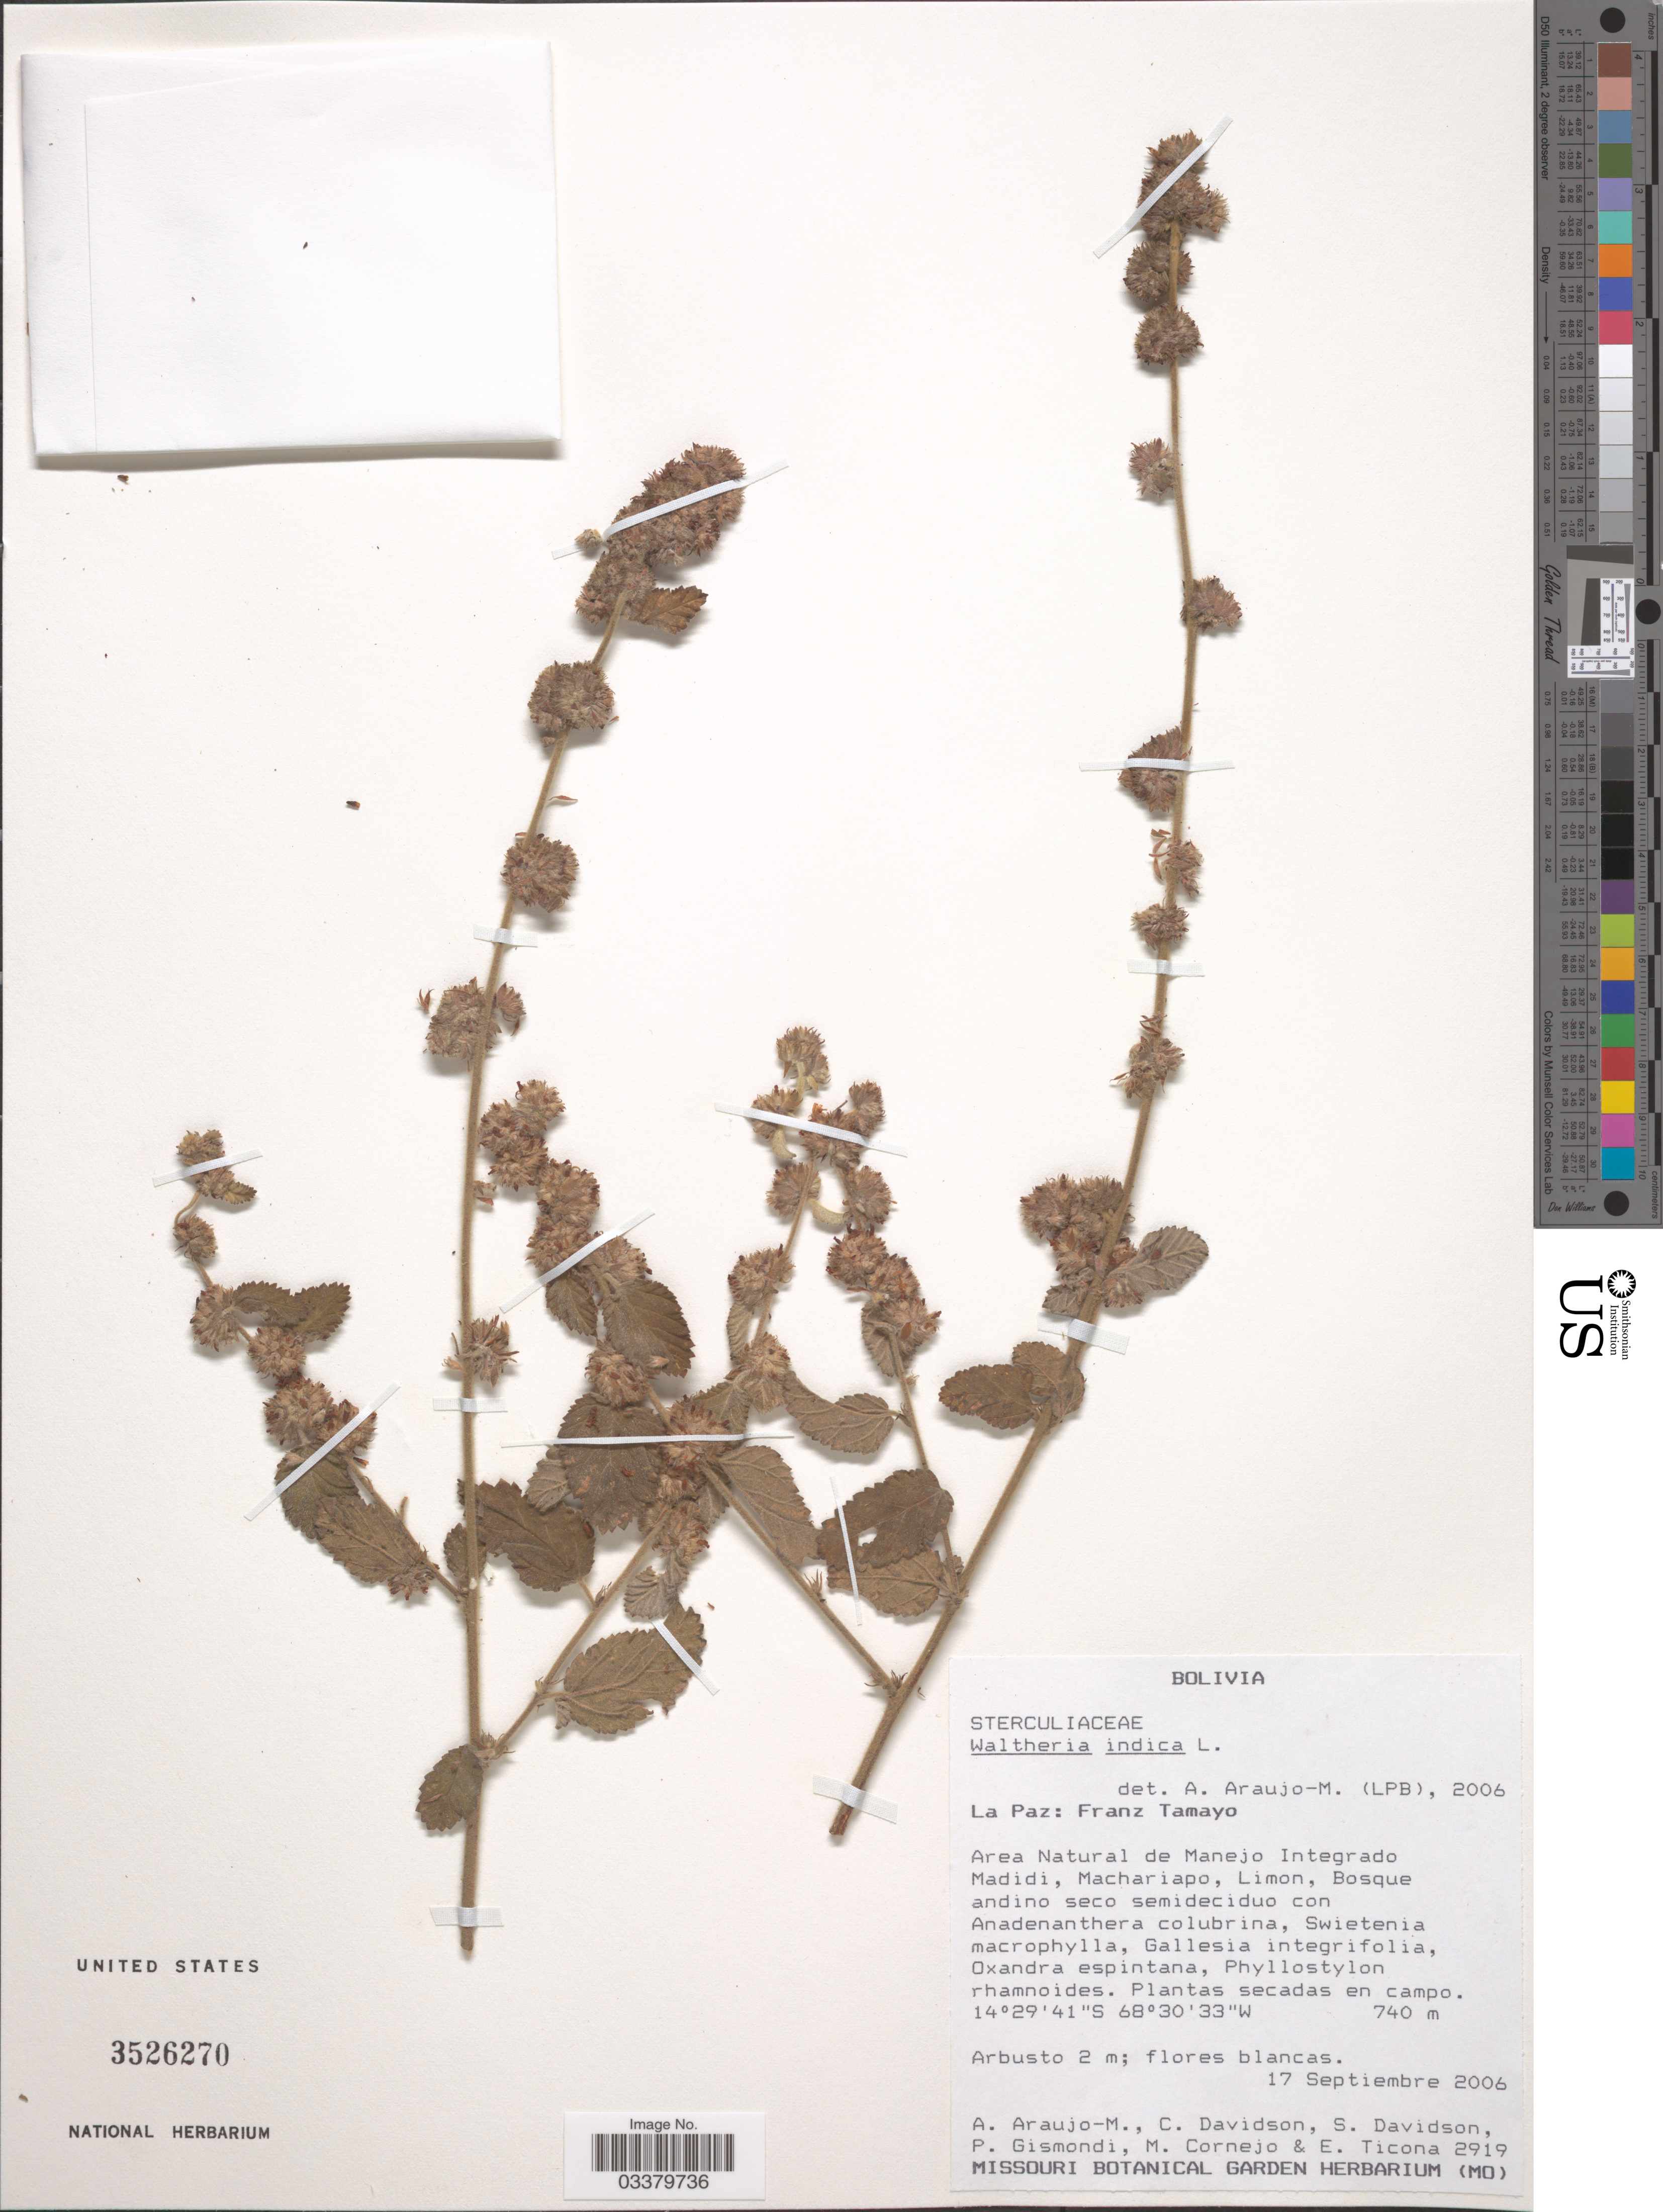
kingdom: Plantae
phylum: Tracheophyta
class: Magnoliopsida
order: Malvales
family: Malvaceae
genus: Waltheria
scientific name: Waltheria indica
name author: L.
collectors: A. Araujo-M., C. Davidson, S. Davidson, P. Gismondi & et al.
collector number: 2919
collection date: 2006-09-17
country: Bolivia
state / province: La Paz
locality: Franz Tamayo. Area Natural de Manejo Integrado Madidi, Machariapo, Limon.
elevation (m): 740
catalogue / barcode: US 3526270